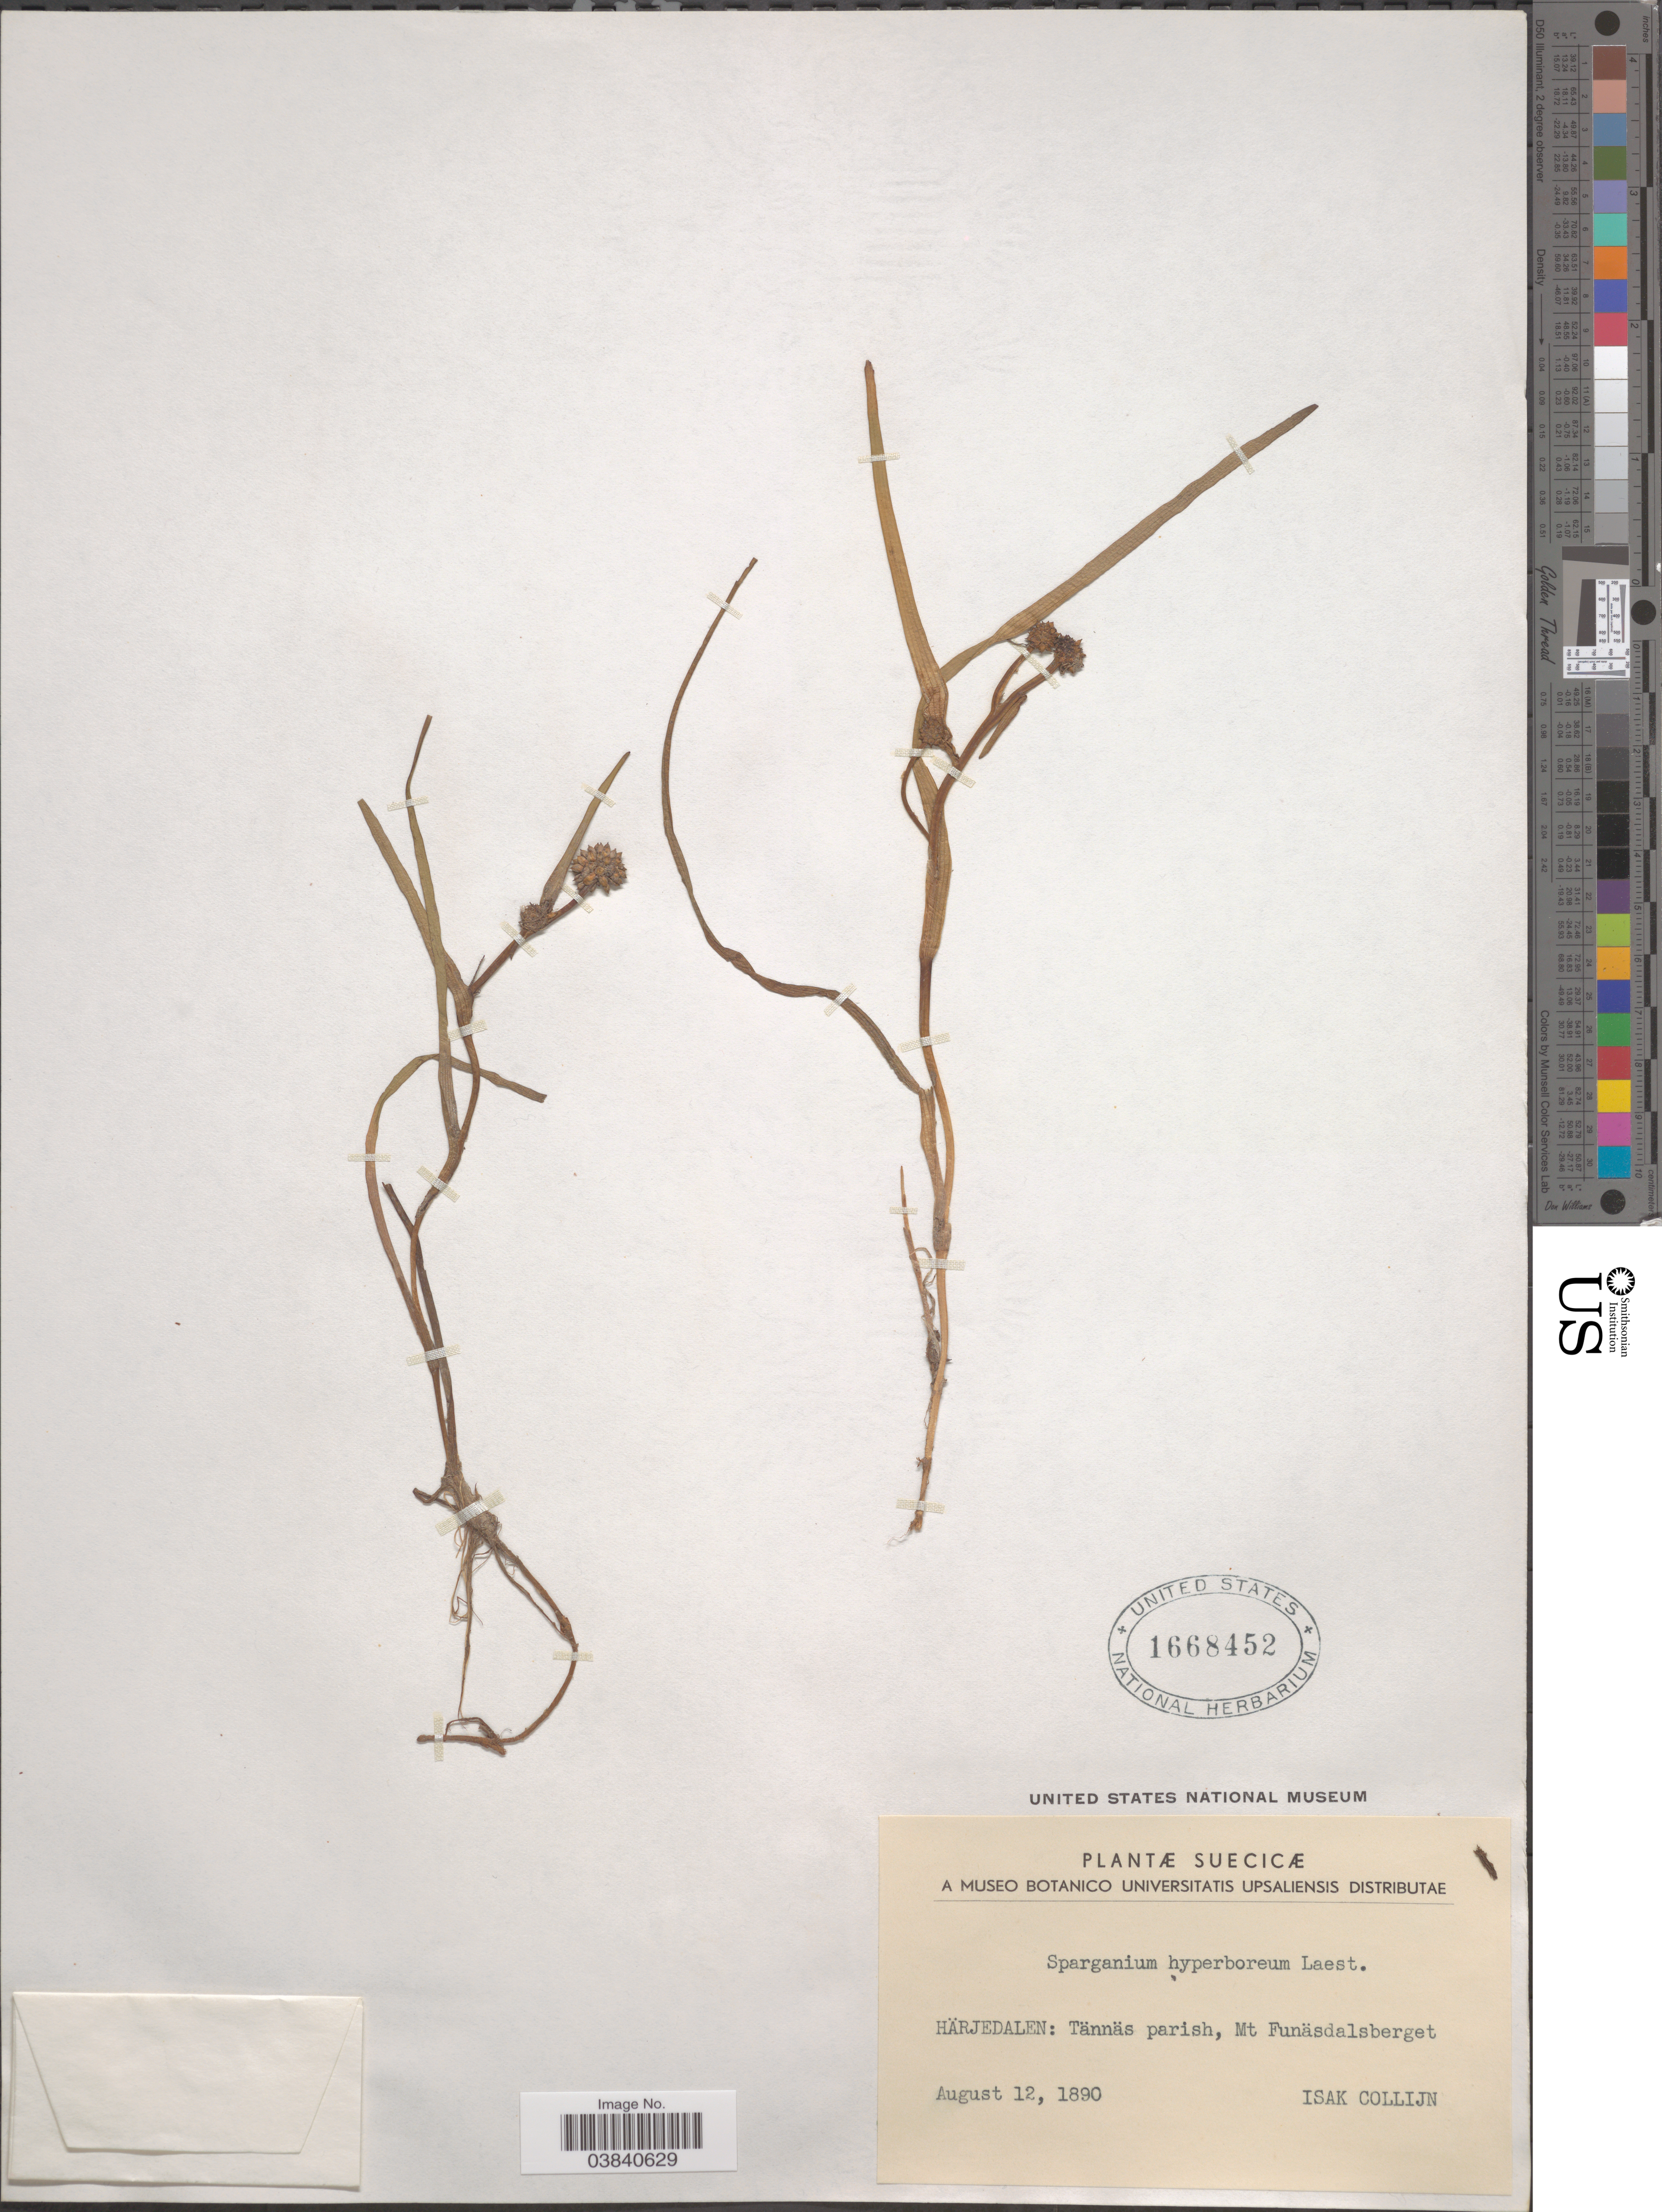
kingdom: Plantae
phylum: Tracheophyta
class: Liliopsida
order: Poales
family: Typhaceae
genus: Sparganium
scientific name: Sparganium hyperboreum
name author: Beurl. ex Laest.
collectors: I. Collijn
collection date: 1890-08-12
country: Sweden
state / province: Jamtland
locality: Suecicæ. Härjedalen: Tännäs parish, Mt Funäsdalsberget.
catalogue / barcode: US 1668452